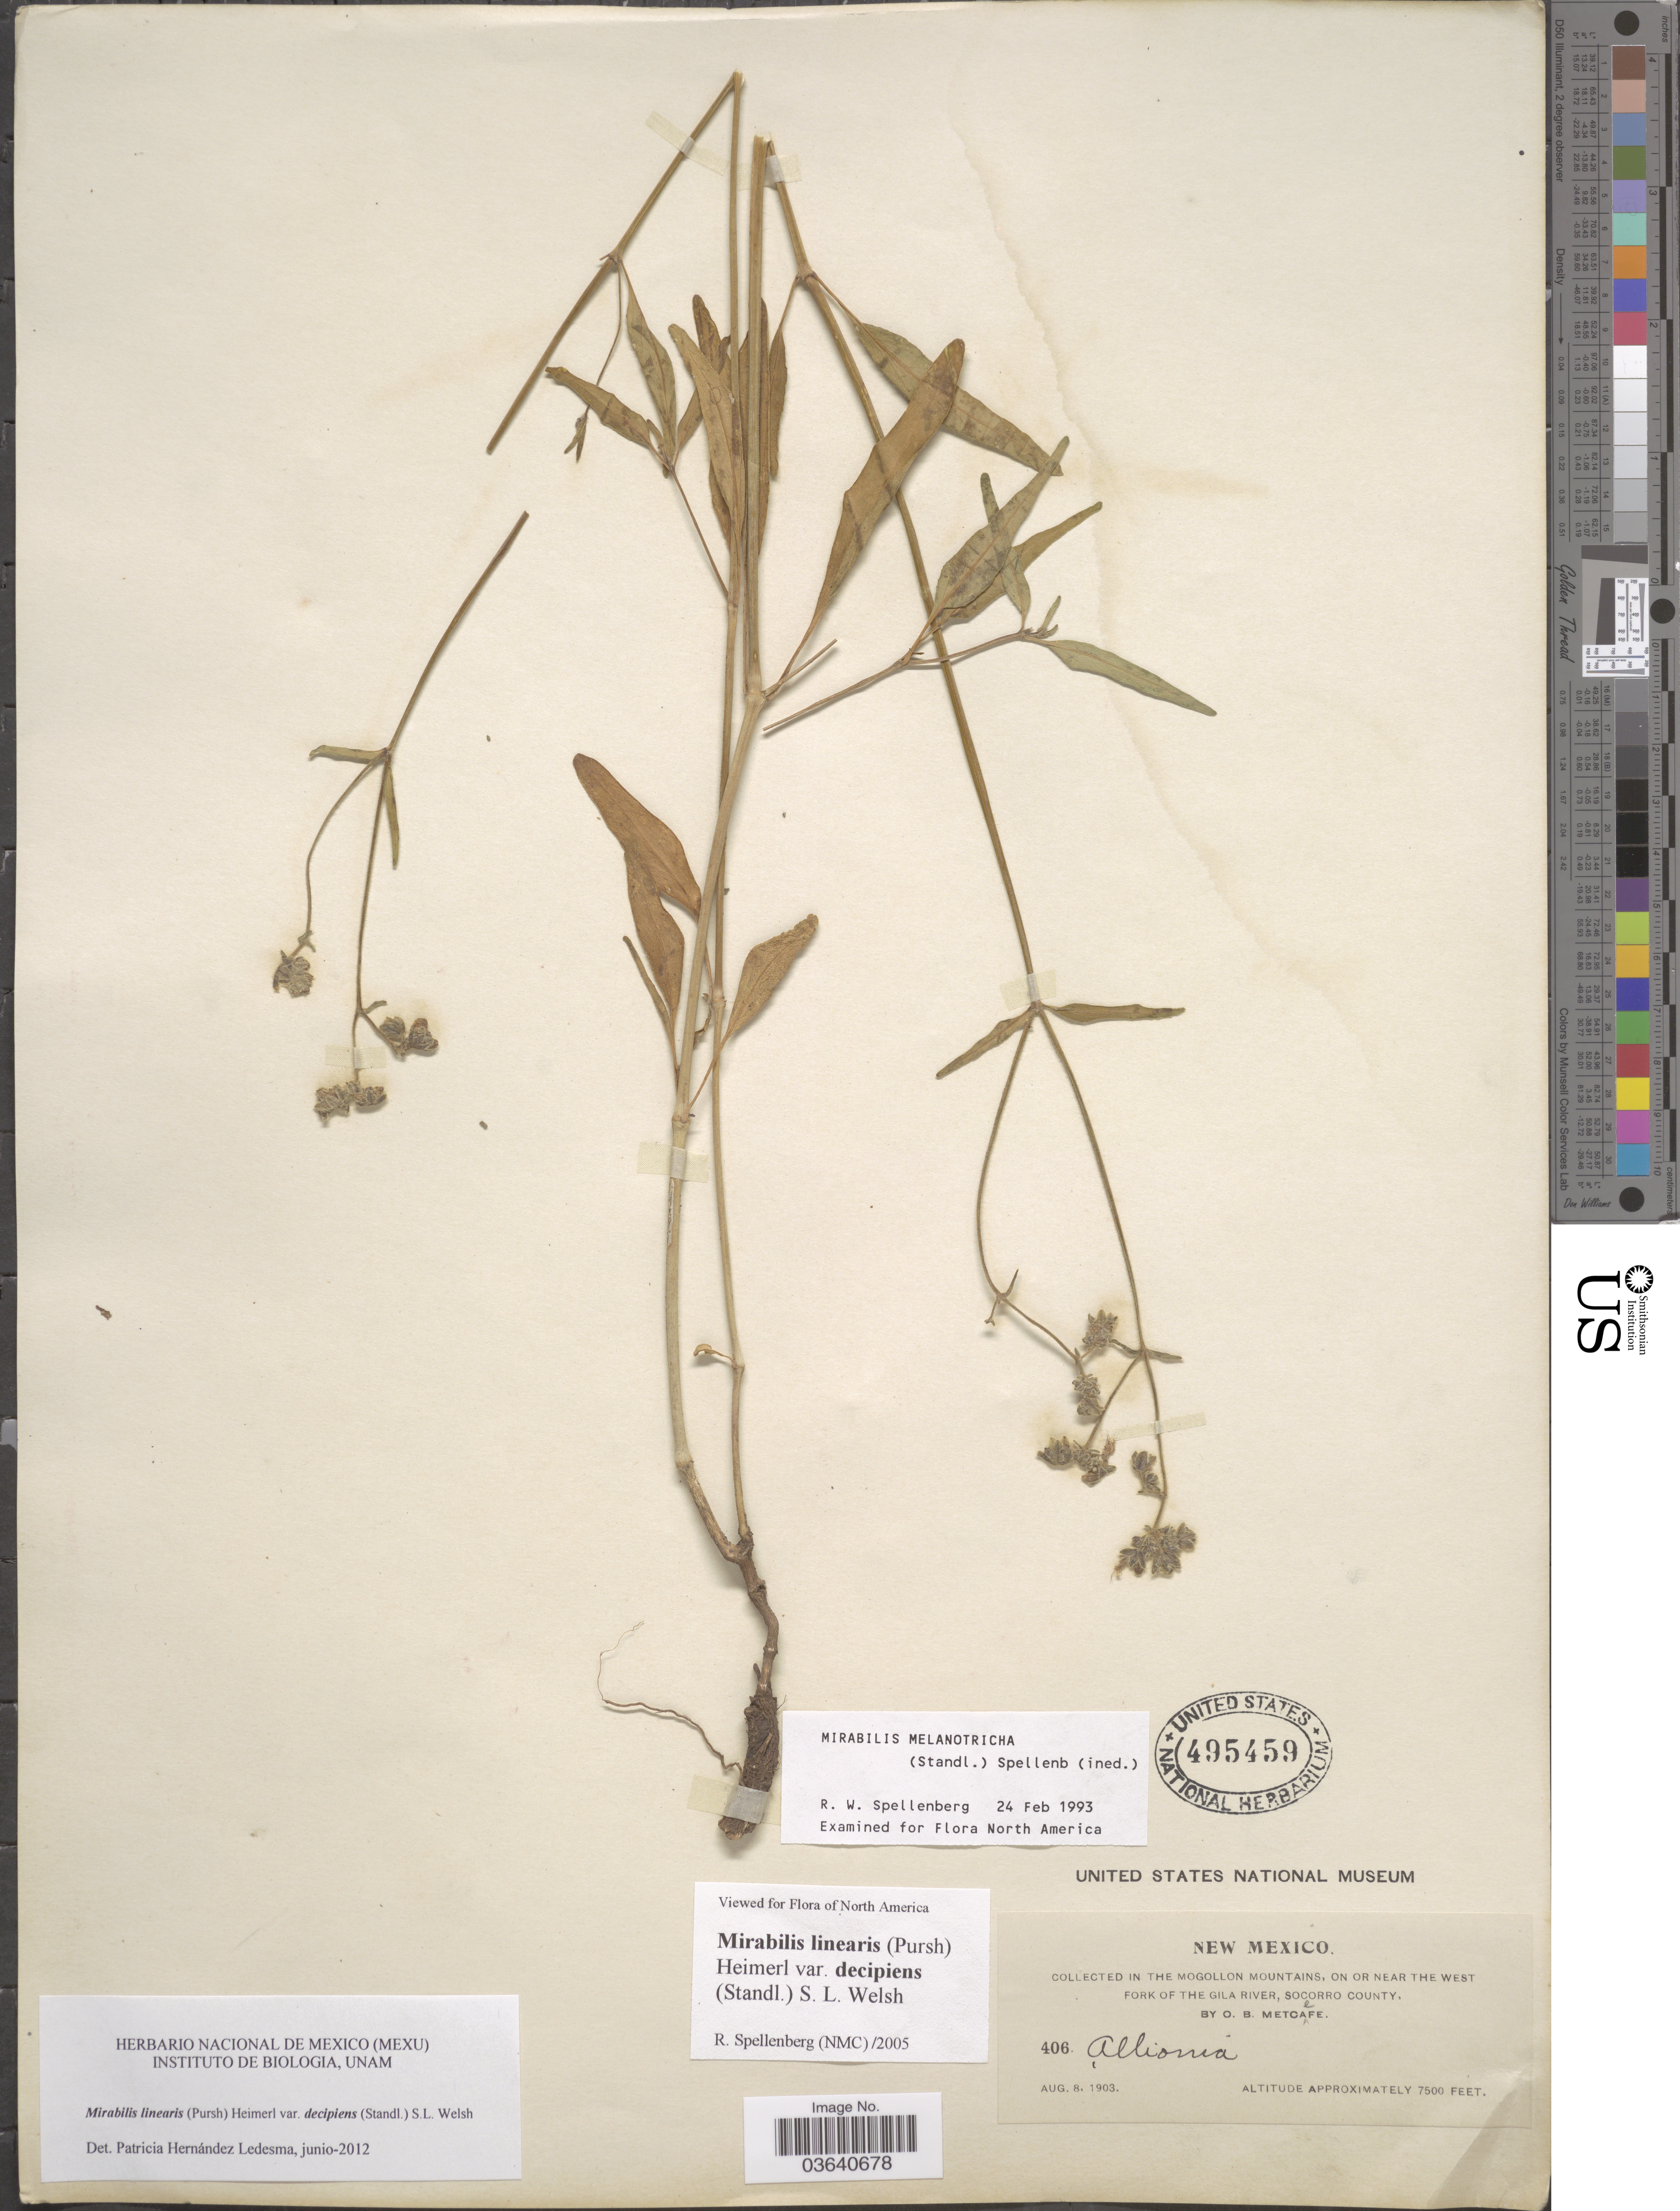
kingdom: Plantae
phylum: Tracheophyta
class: Magnoliopsida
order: Caryophyllales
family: Nyctaginaceae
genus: Mirabilis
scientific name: Mirabilis linearis var. decipiens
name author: (Standl.) S.L. Welsh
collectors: O. B. Metcalfe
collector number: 406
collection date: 1903-08-08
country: United States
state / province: New Mexico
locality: In The Mogollon Mountains, on or near the West Fork of The Gila River, Socorro County.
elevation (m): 2286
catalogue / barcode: US 495459